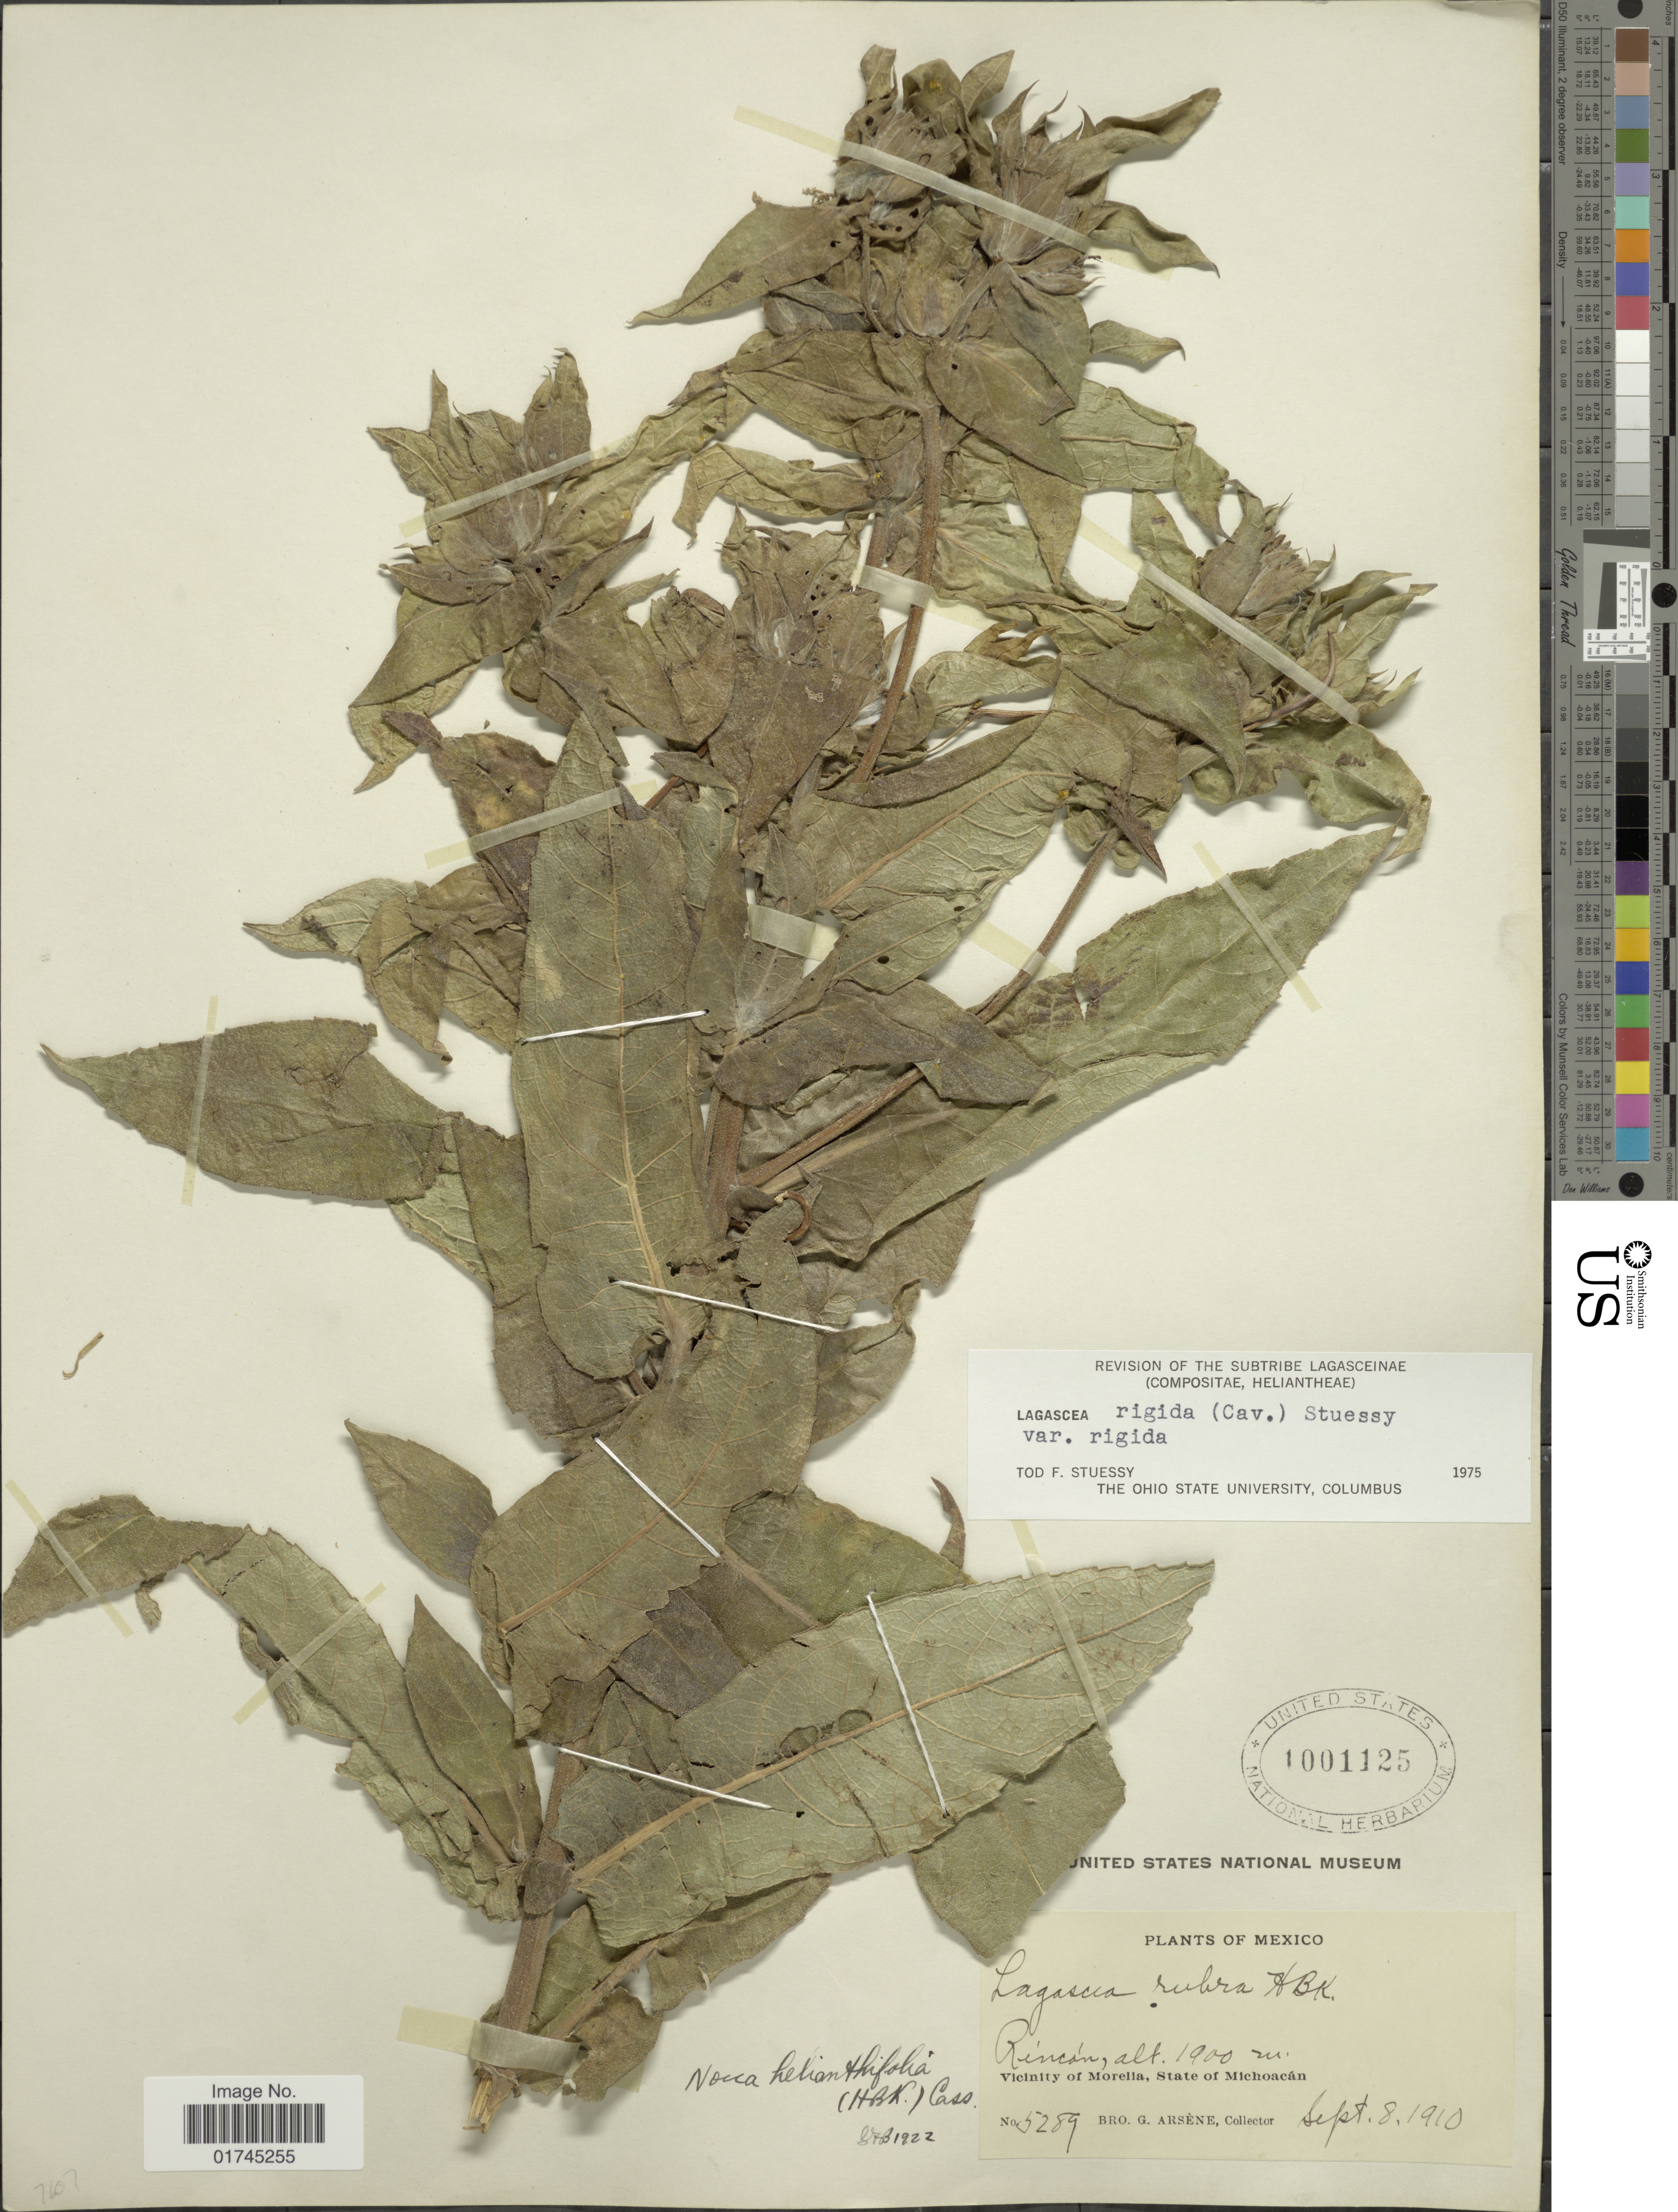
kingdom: Plantae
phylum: Tracheophyta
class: Magnoliopsida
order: Asterales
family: Asteraceae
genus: Lagascea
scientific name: Lagascea helianthifolia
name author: Kunth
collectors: Bro. G. Arsène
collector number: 5289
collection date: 1910-09-08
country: Mexico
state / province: Michoacán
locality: Rincon, vicinity of Morelia.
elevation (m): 1900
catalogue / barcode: US 1001125